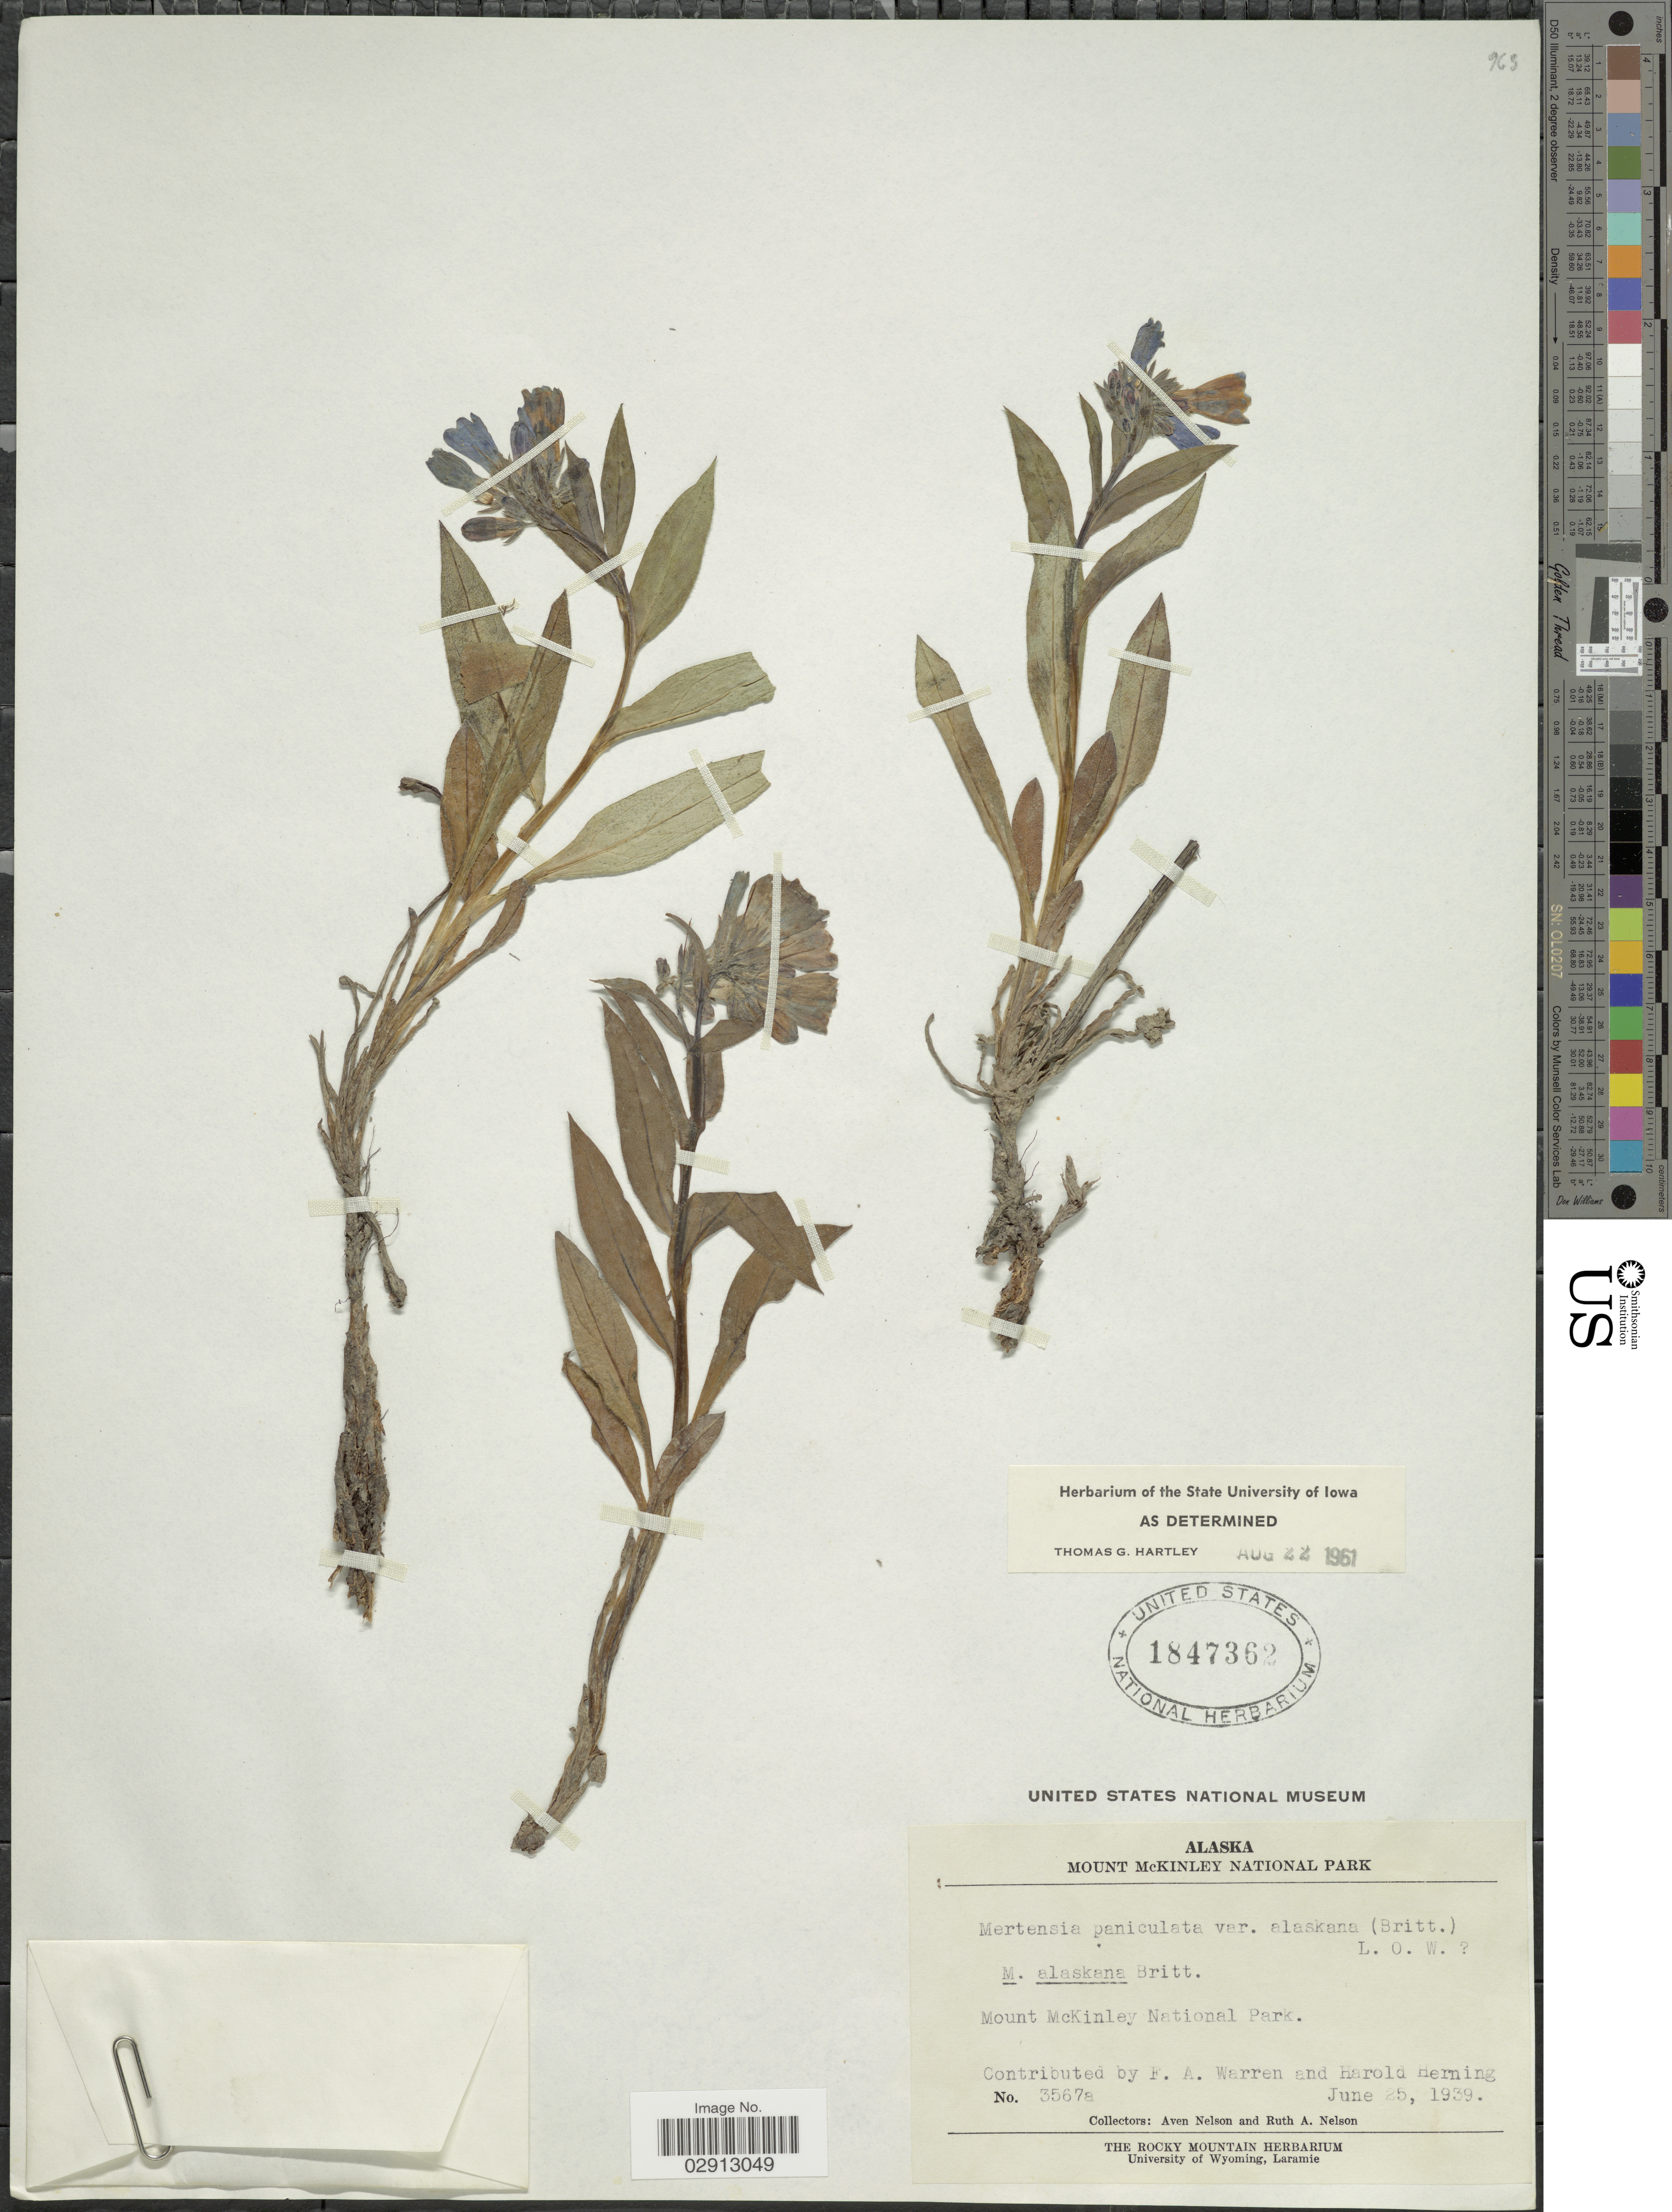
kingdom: Plantae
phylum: Tracheophyta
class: Magnoliopsida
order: Boraginales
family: Boraginaceae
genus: Mertensia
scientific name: Mertensia paniculata var. alaskana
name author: (Britton) L.O. Williams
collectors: F. Warren & H. Herning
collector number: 3567a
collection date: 1939-06-25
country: United States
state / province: Alaska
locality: Mount McKinley National Park.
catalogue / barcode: US 1847362